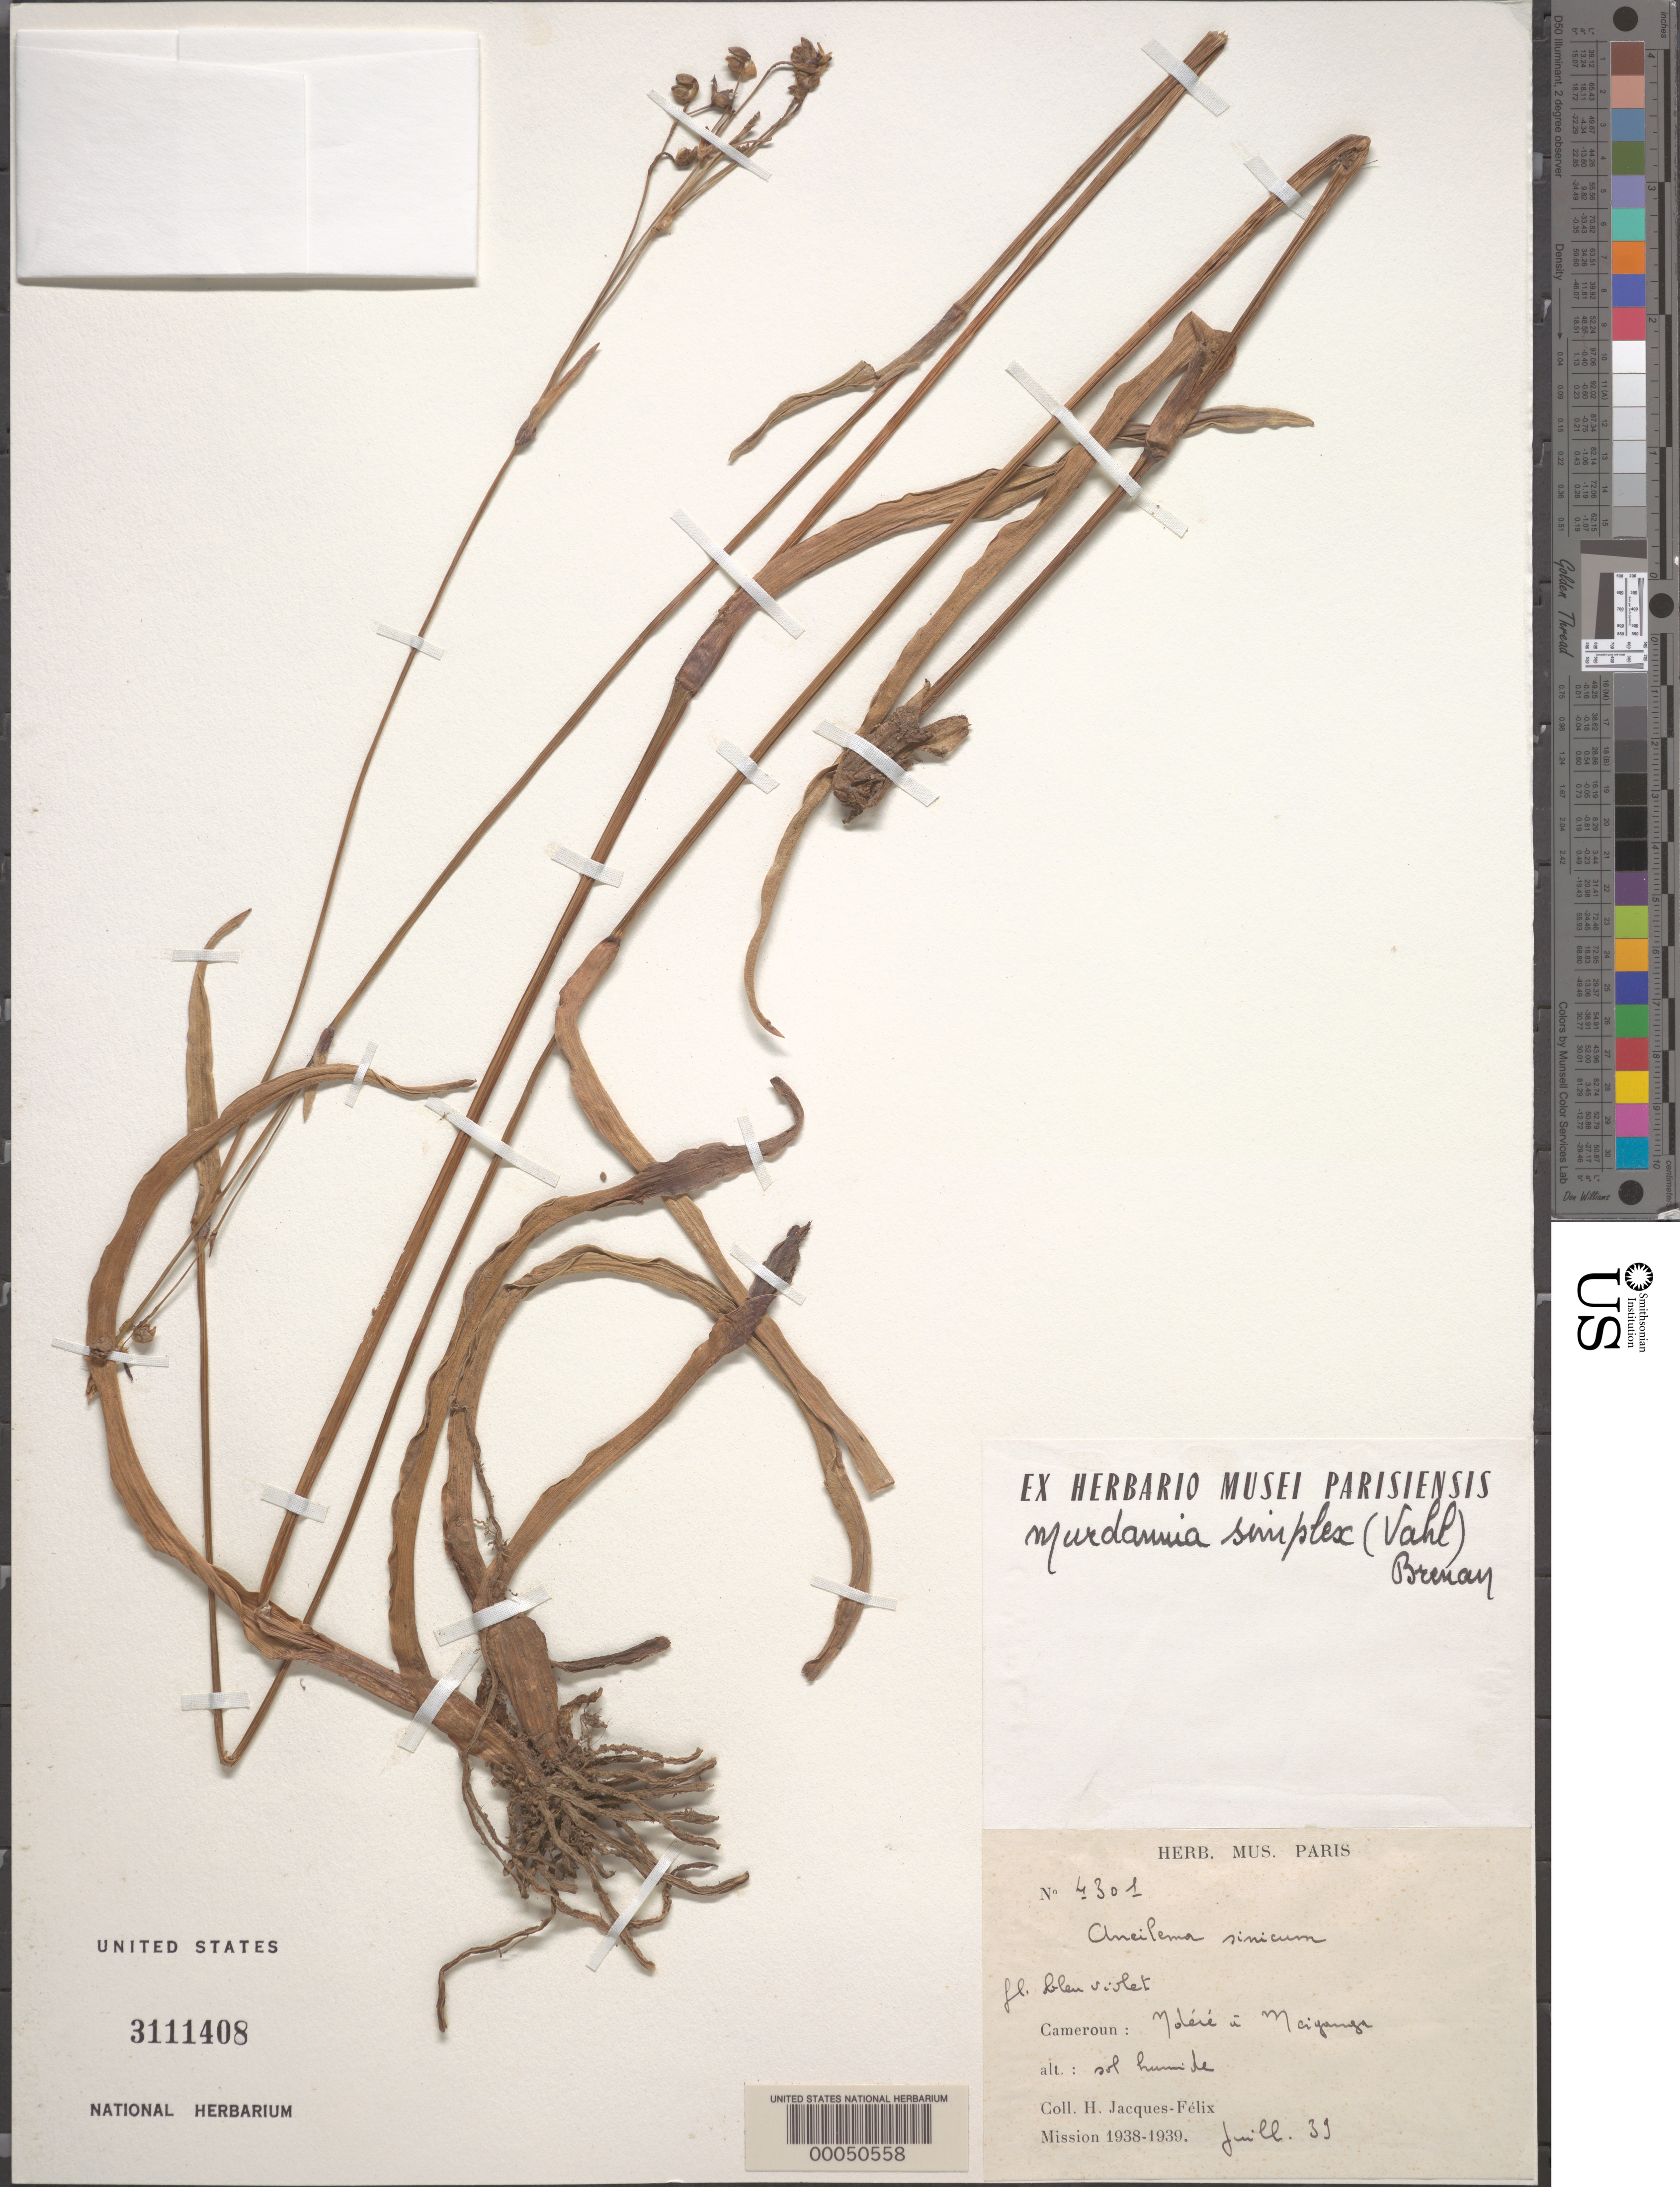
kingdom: Plantae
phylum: Tracheophyta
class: Liliopsida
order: Commelinales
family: Commelinaceae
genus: Murdannia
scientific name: Murdannia simplex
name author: (Vahl) Brenan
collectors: H. Jacques-Félix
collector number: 4301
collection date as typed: Jul 1939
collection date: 1939-07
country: Cameroon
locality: Molere a maiganga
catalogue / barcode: US 3111408